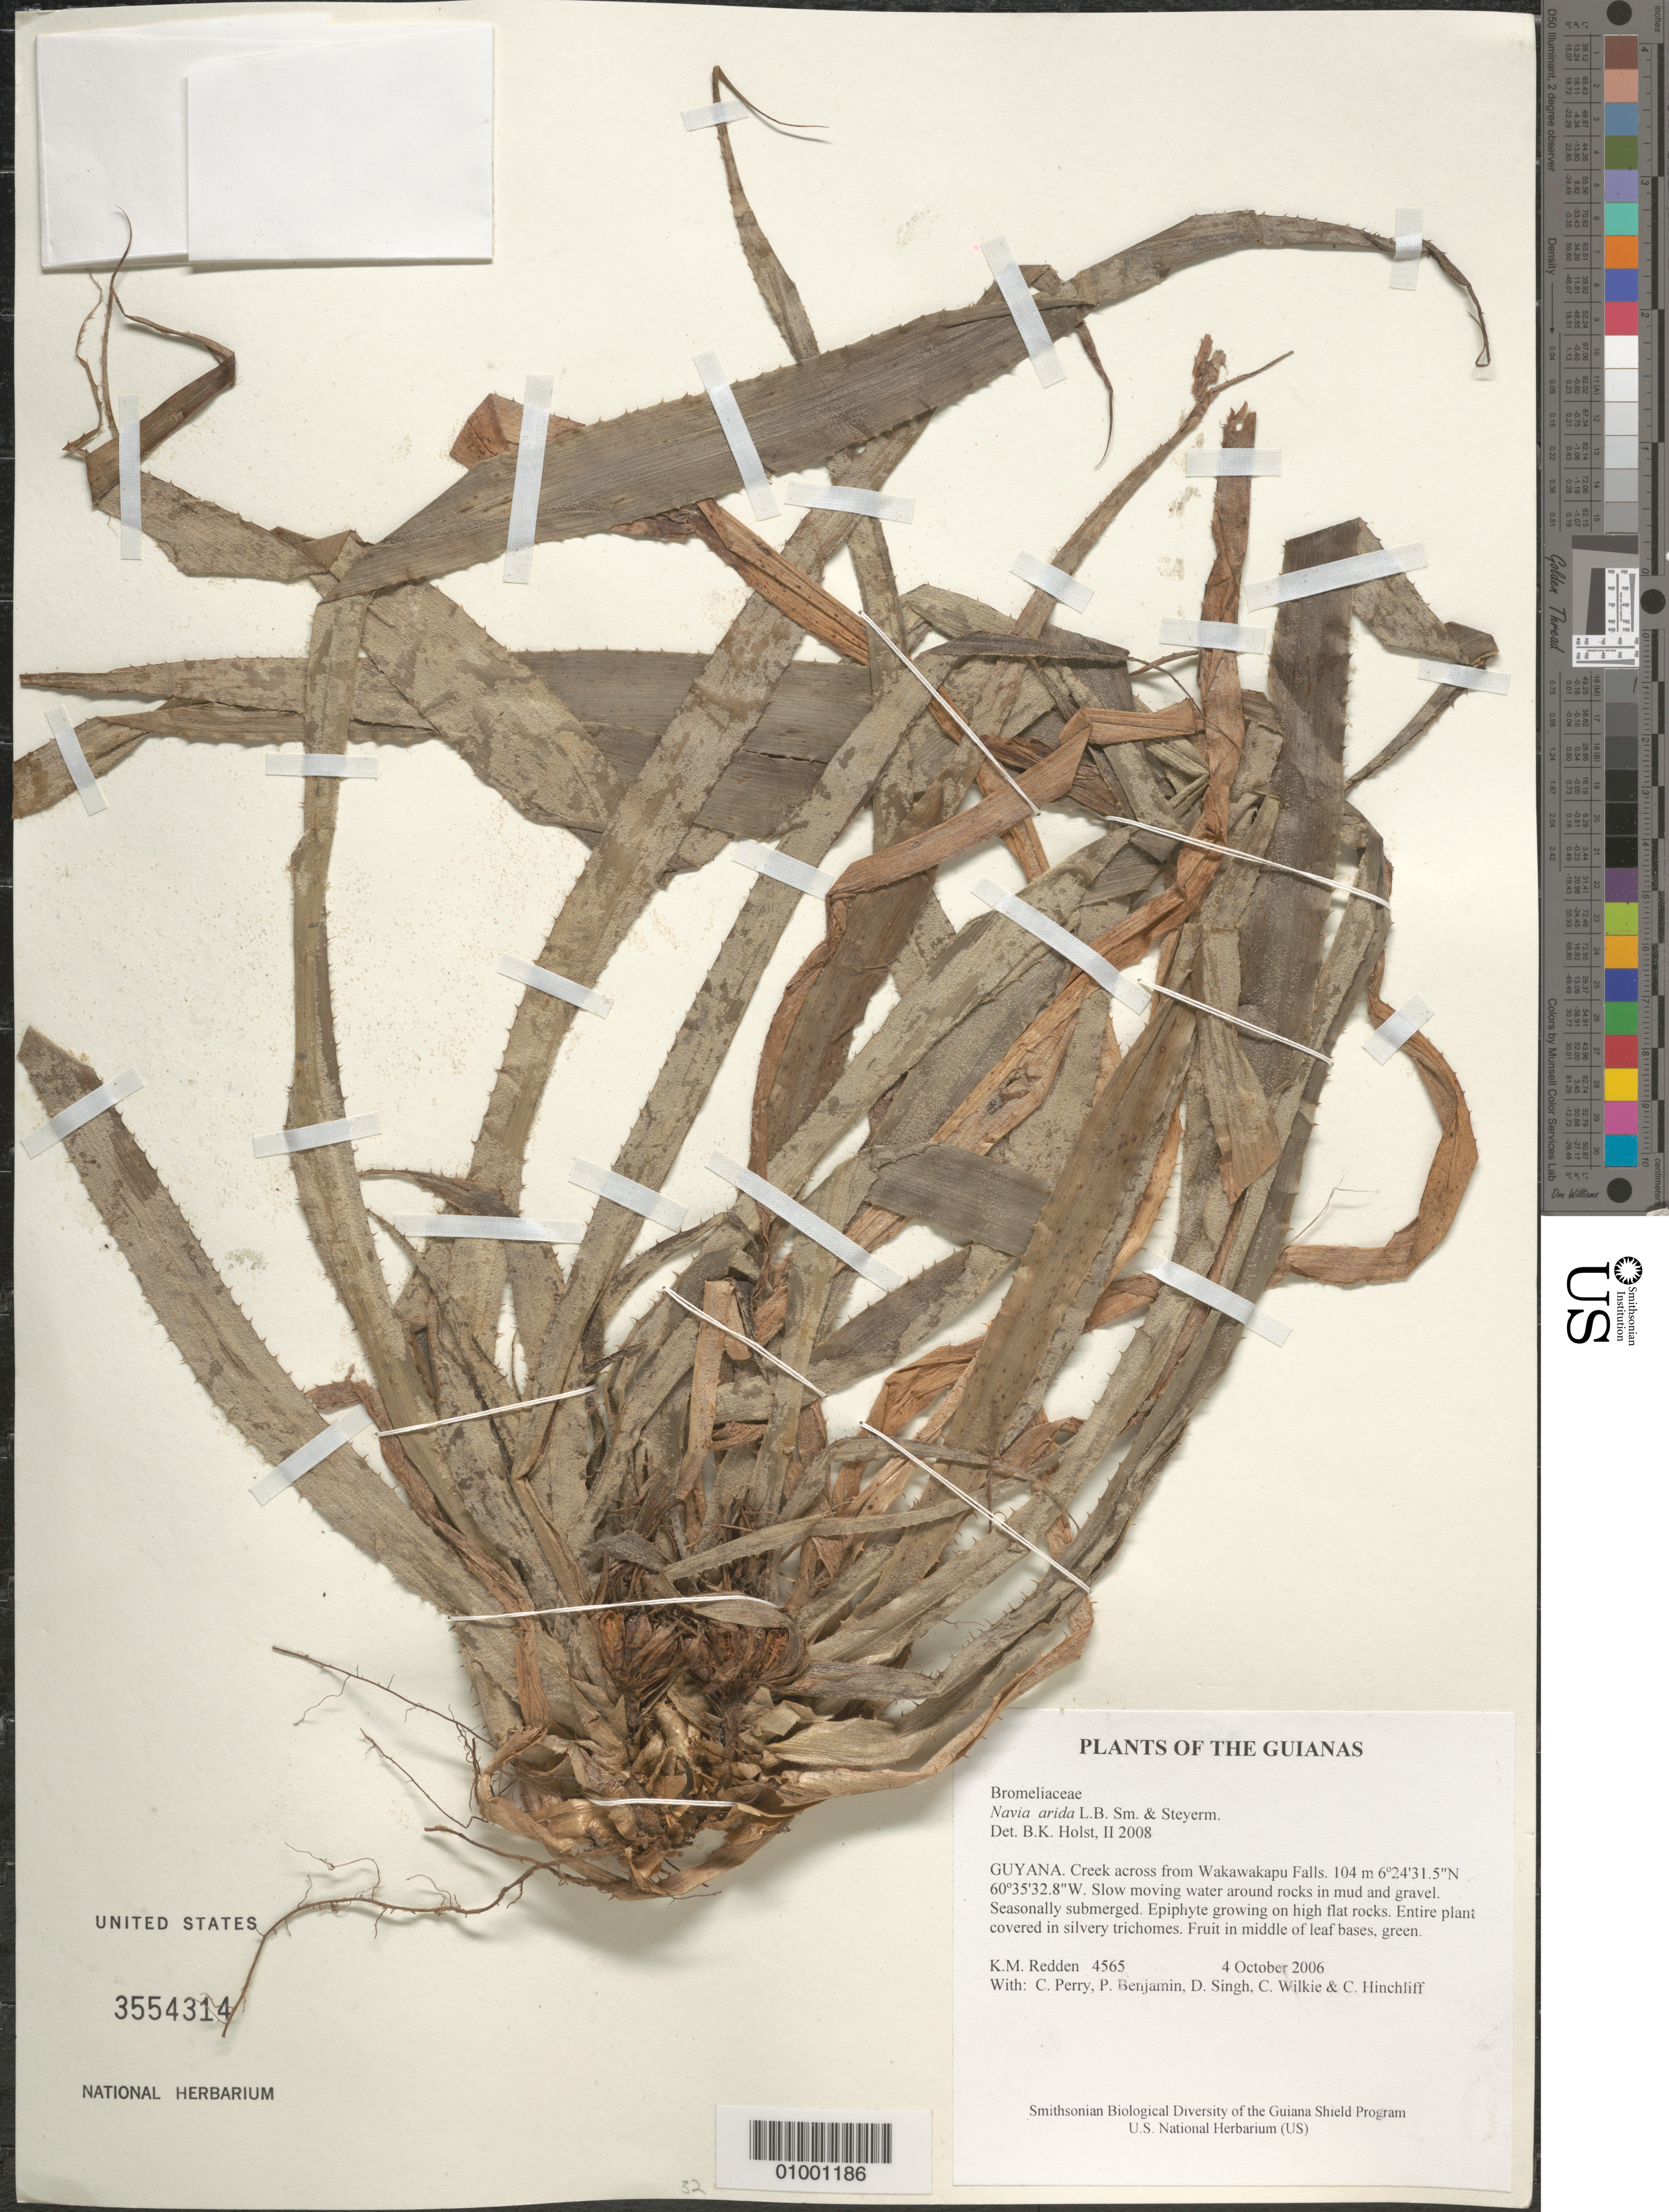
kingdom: Plantae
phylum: Tracheophyta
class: Liliopsida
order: Poales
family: Bromeliaceae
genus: Navia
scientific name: Navia arida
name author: L.B. Sm. & Steyerm.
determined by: Holst, Bruce K.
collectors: K. M. Redden, C. Perry, P. Benjamin, D. Singh, C. Wilkie & C. E. Hinchliff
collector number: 4565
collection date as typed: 4 October 2006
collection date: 2006-10-04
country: Guyana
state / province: Cuyuni-Mazaruni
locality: Creek across from Wakawakapu Falls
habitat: Slow moving water around rocks in mud and gravel. Seasonally submerged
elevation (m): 104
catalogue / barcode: US 3554314